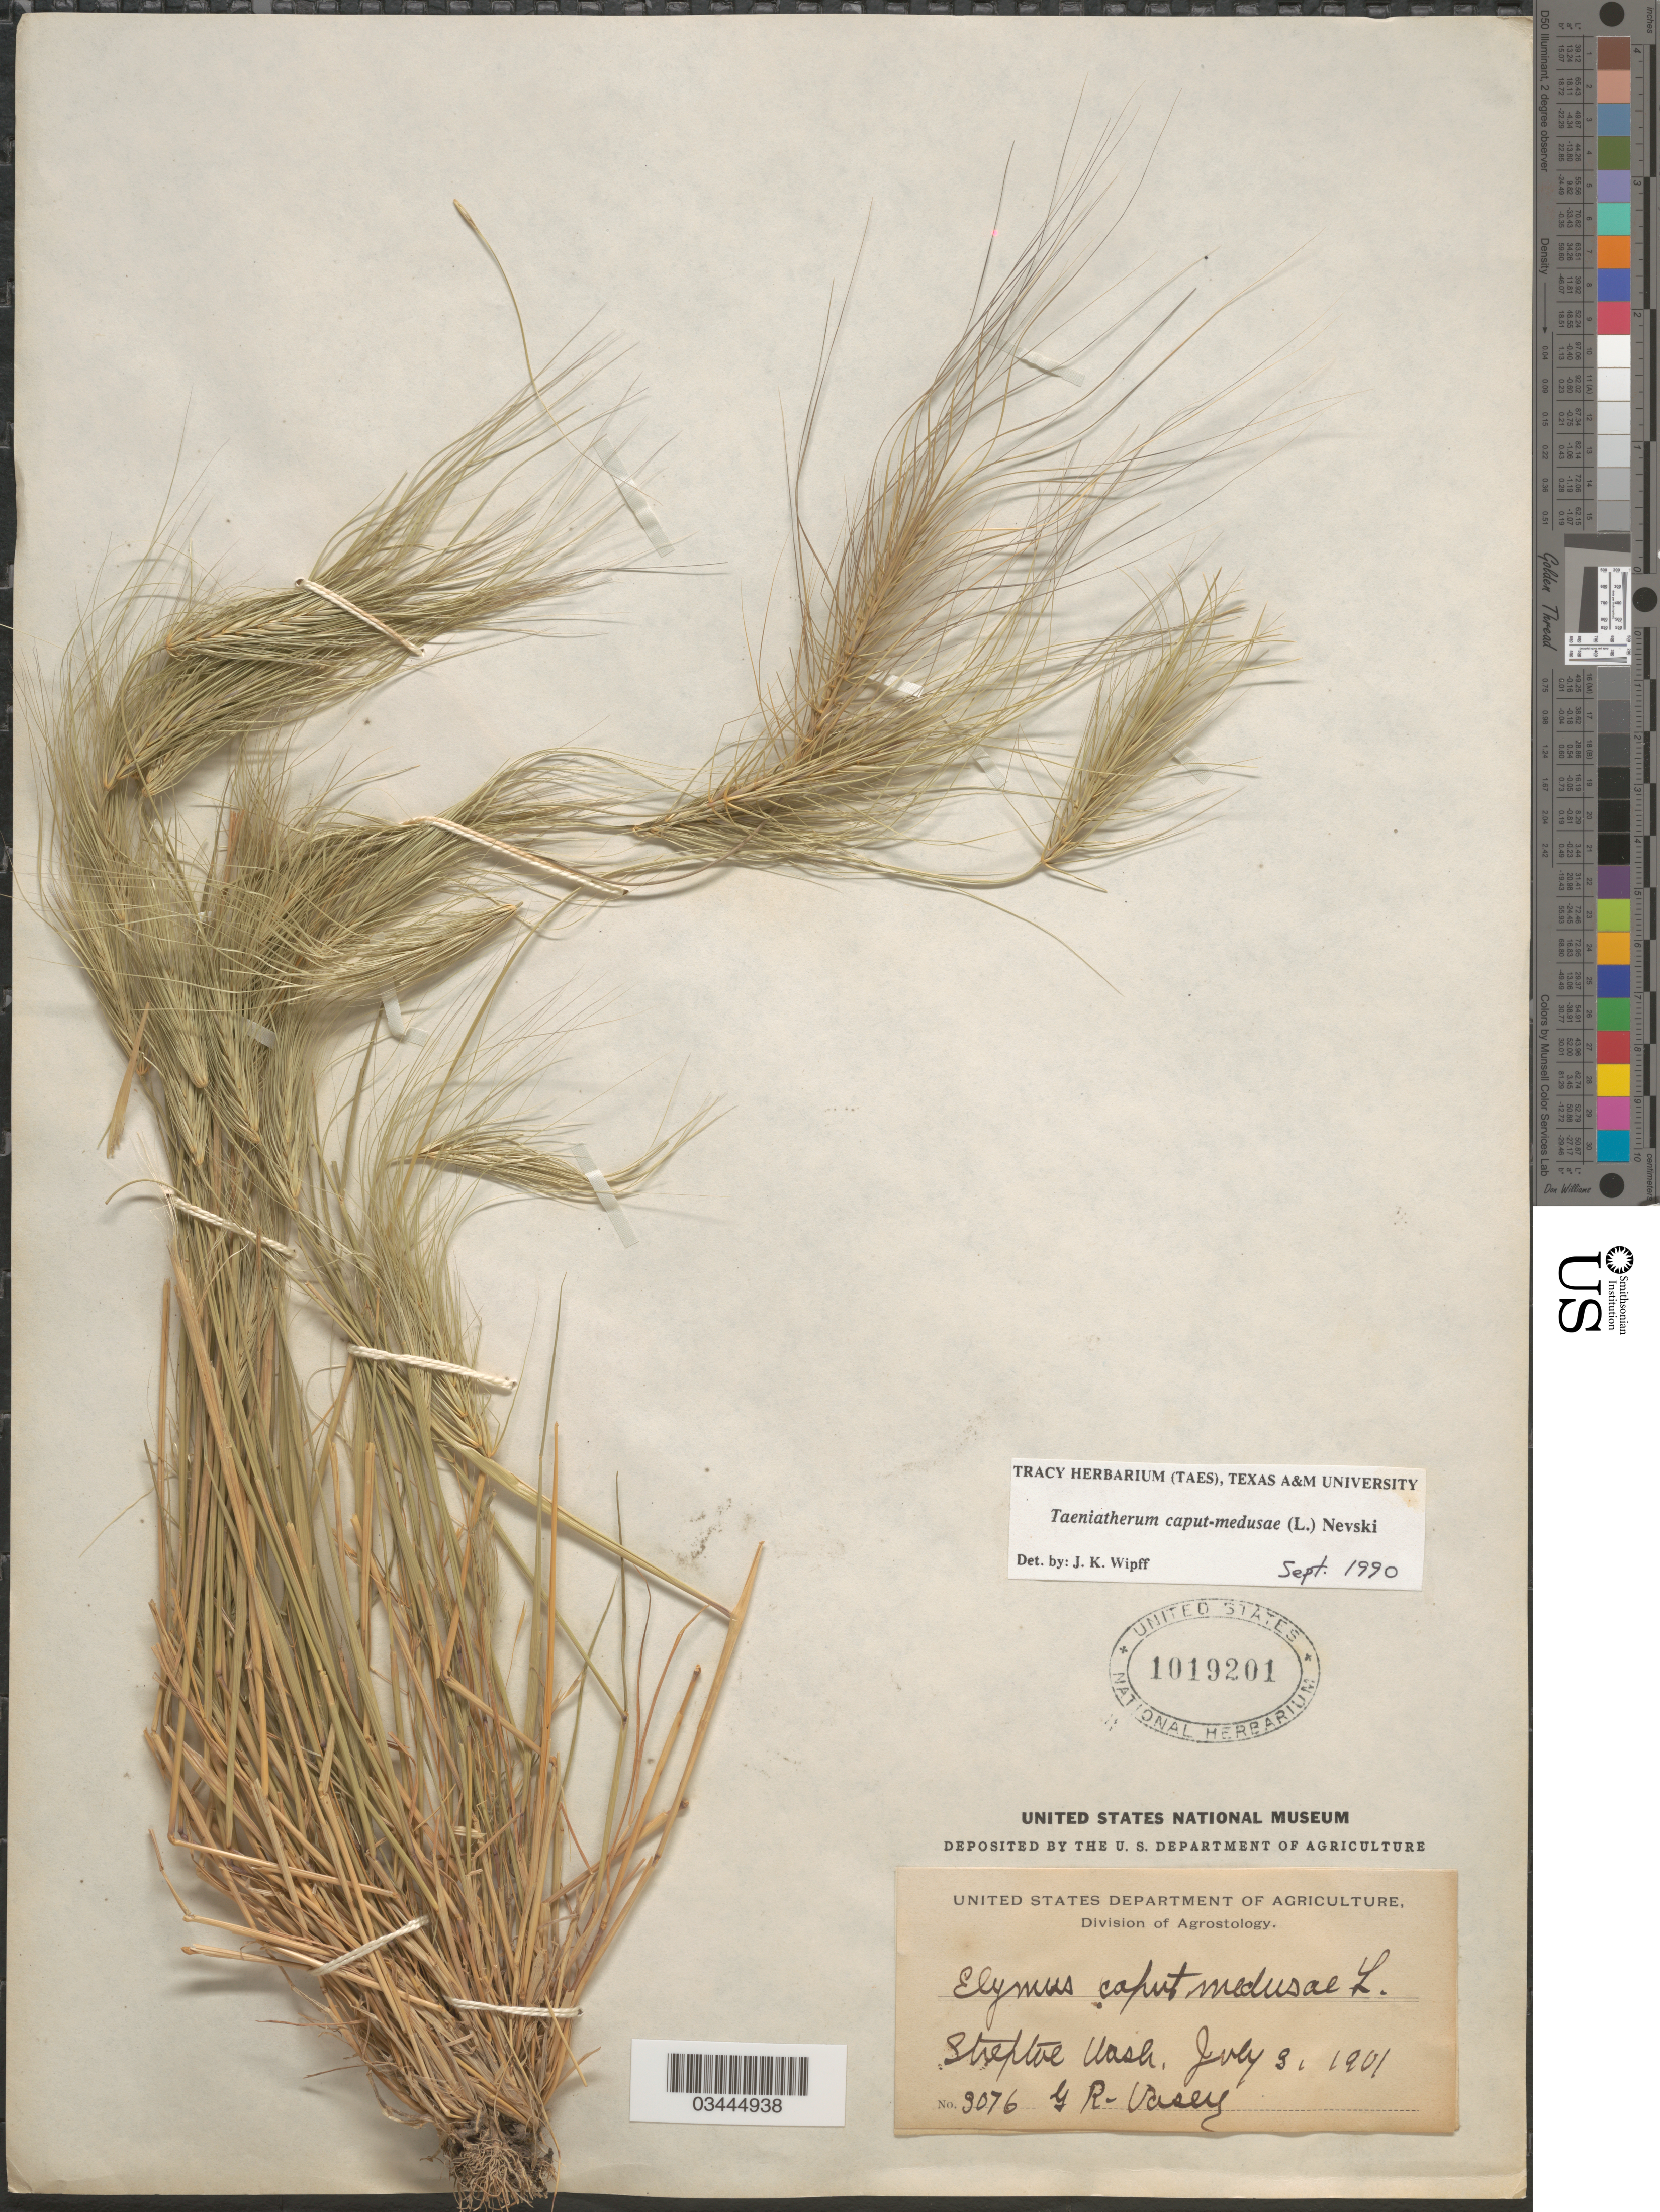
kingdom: Plantae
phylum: Tracheophyta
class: Liliopsida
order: Poales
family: Poaceae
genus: Taeniatherum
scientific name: Taeniatherum caput-medusae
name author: L.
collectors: G. R. Vasey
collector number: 3076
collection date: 1901-07-03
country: United States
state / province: Washington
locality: Steptoe Wash.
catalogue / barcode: US 1019201